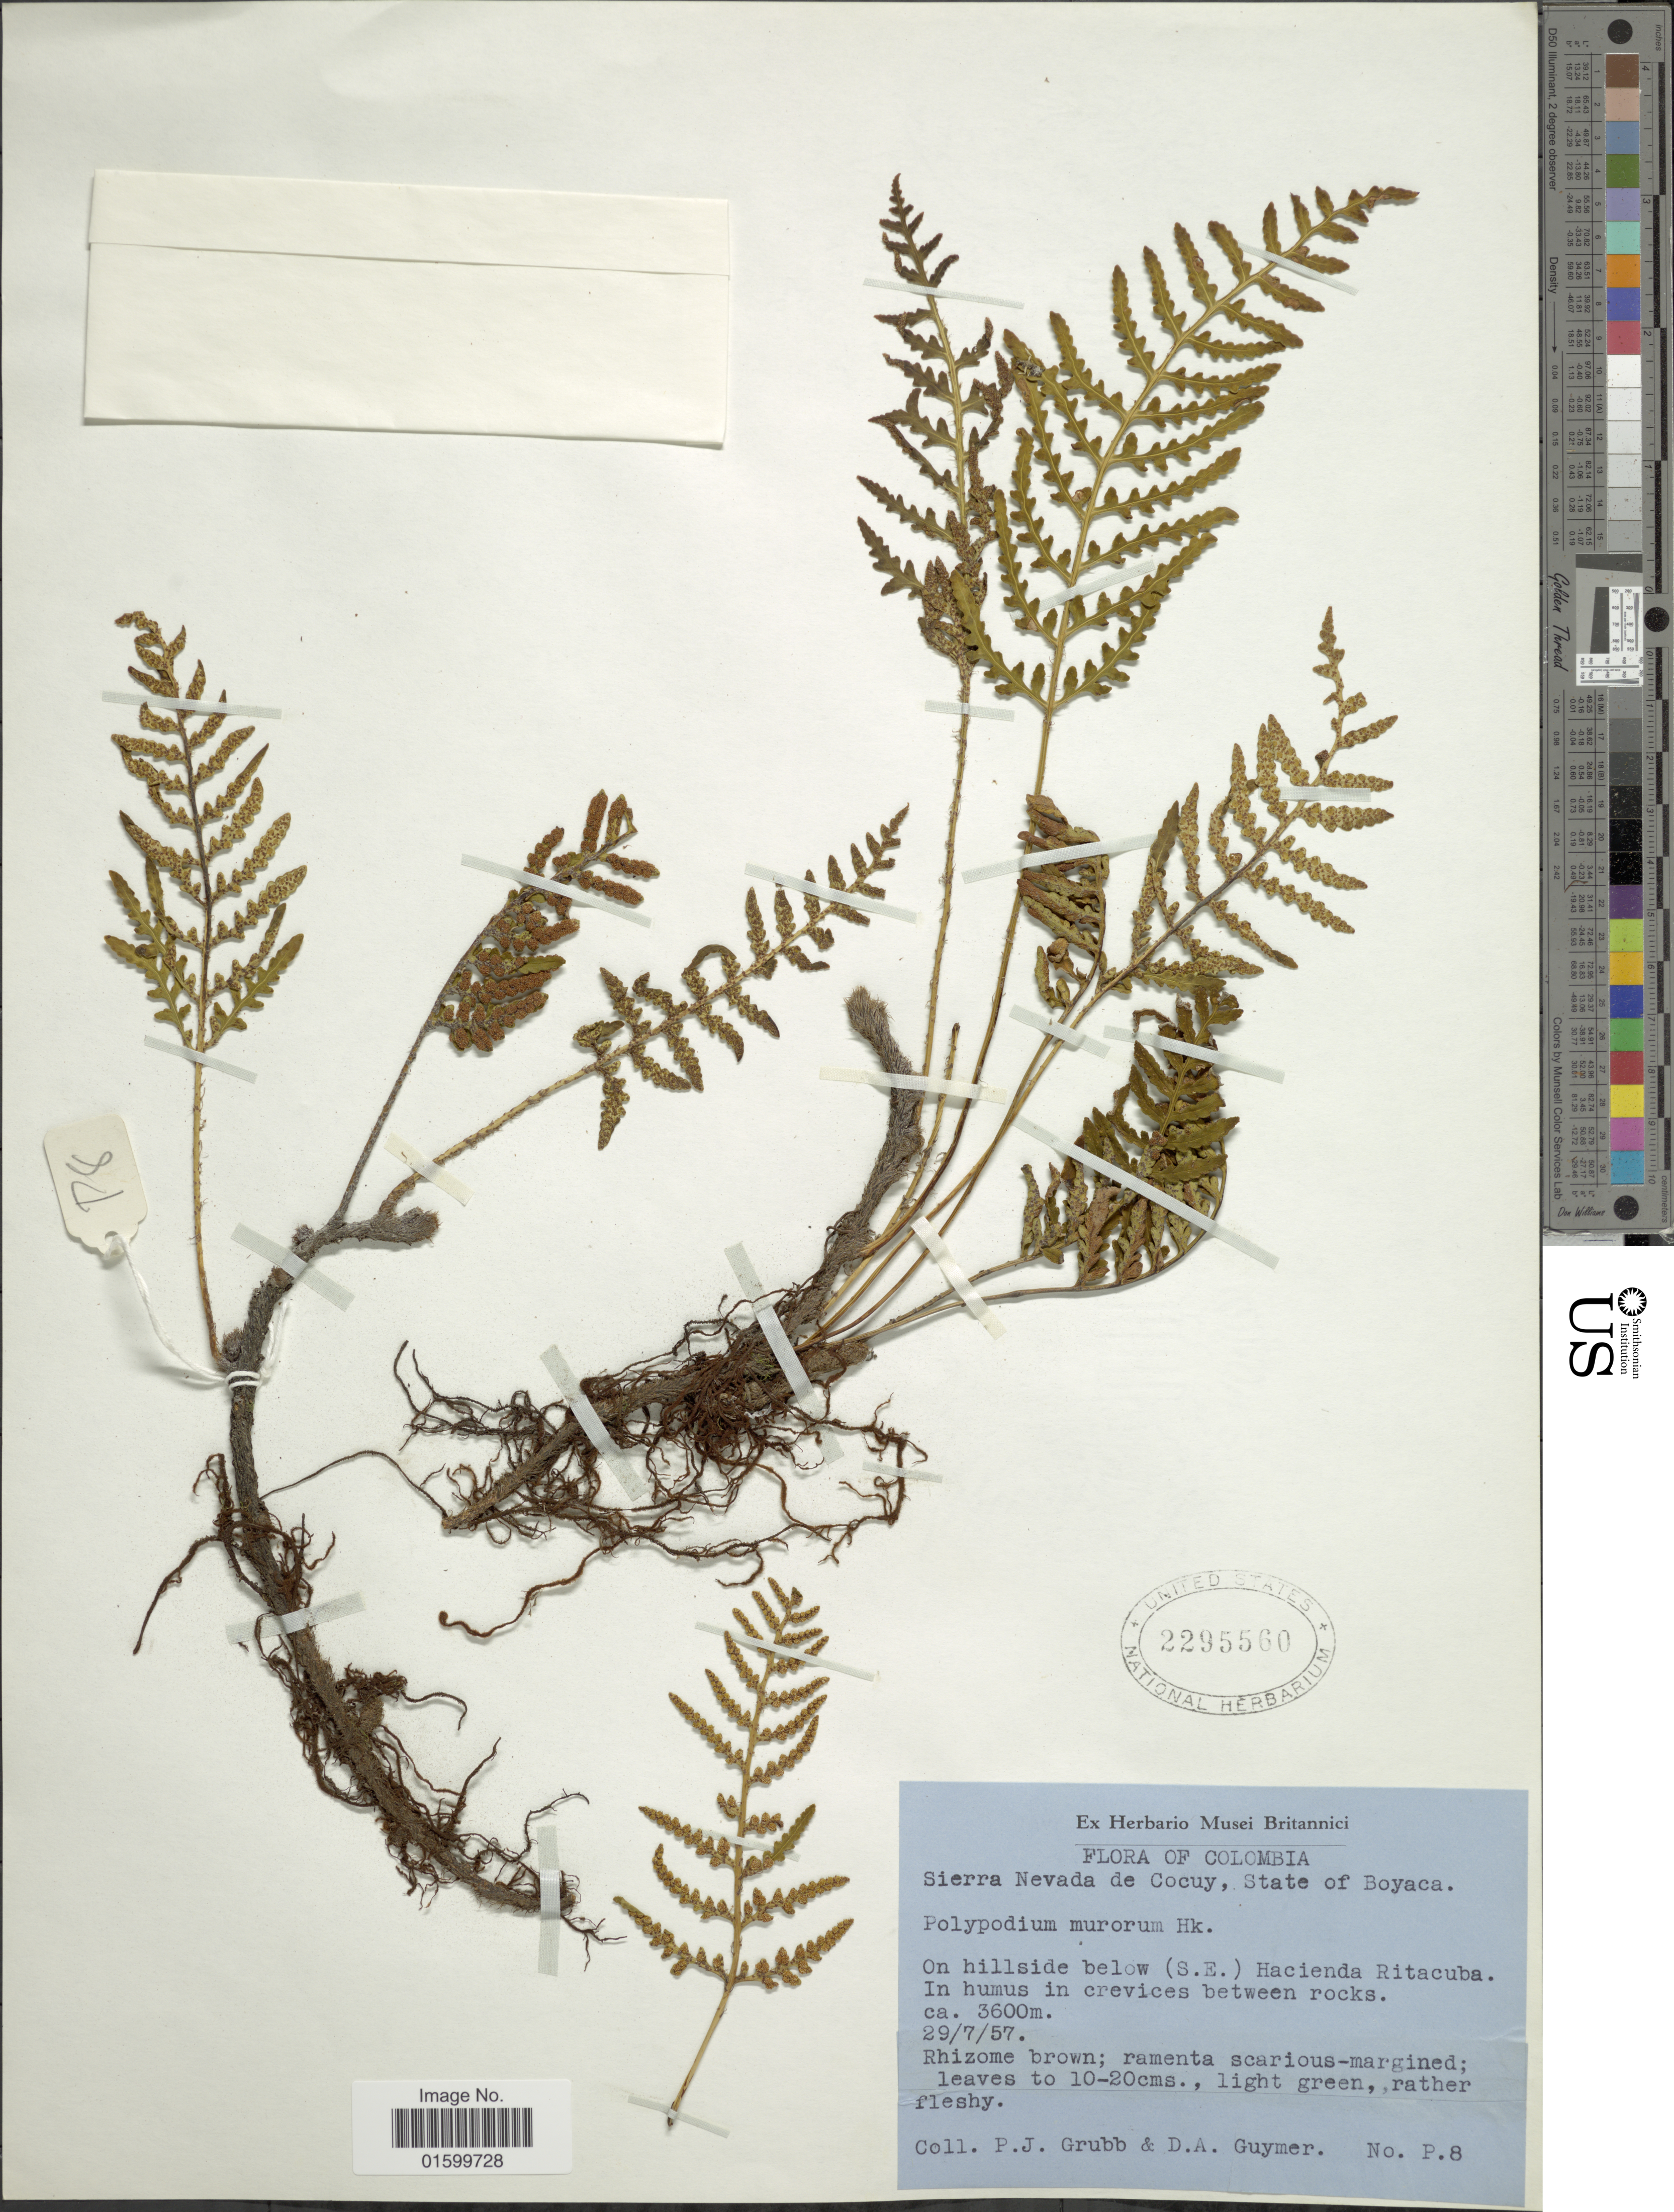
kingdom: Plantae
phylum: Tracheophyta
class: Polypodiopsida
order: Polypodiales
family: Polypodiaceae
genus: Pleopeltis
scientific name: Pleopeltis murorum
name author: (Hook.) A.R. Sm. & Tejero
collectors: P. J. Grubb & D. Guymer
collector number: P8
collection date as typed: Transcribed d/m/y: 29/7/57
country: Colombia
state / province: Boyacá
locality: Sierra NEvada de Cocuy, State of Boyaca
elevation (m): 3600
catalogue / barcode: US 2295560